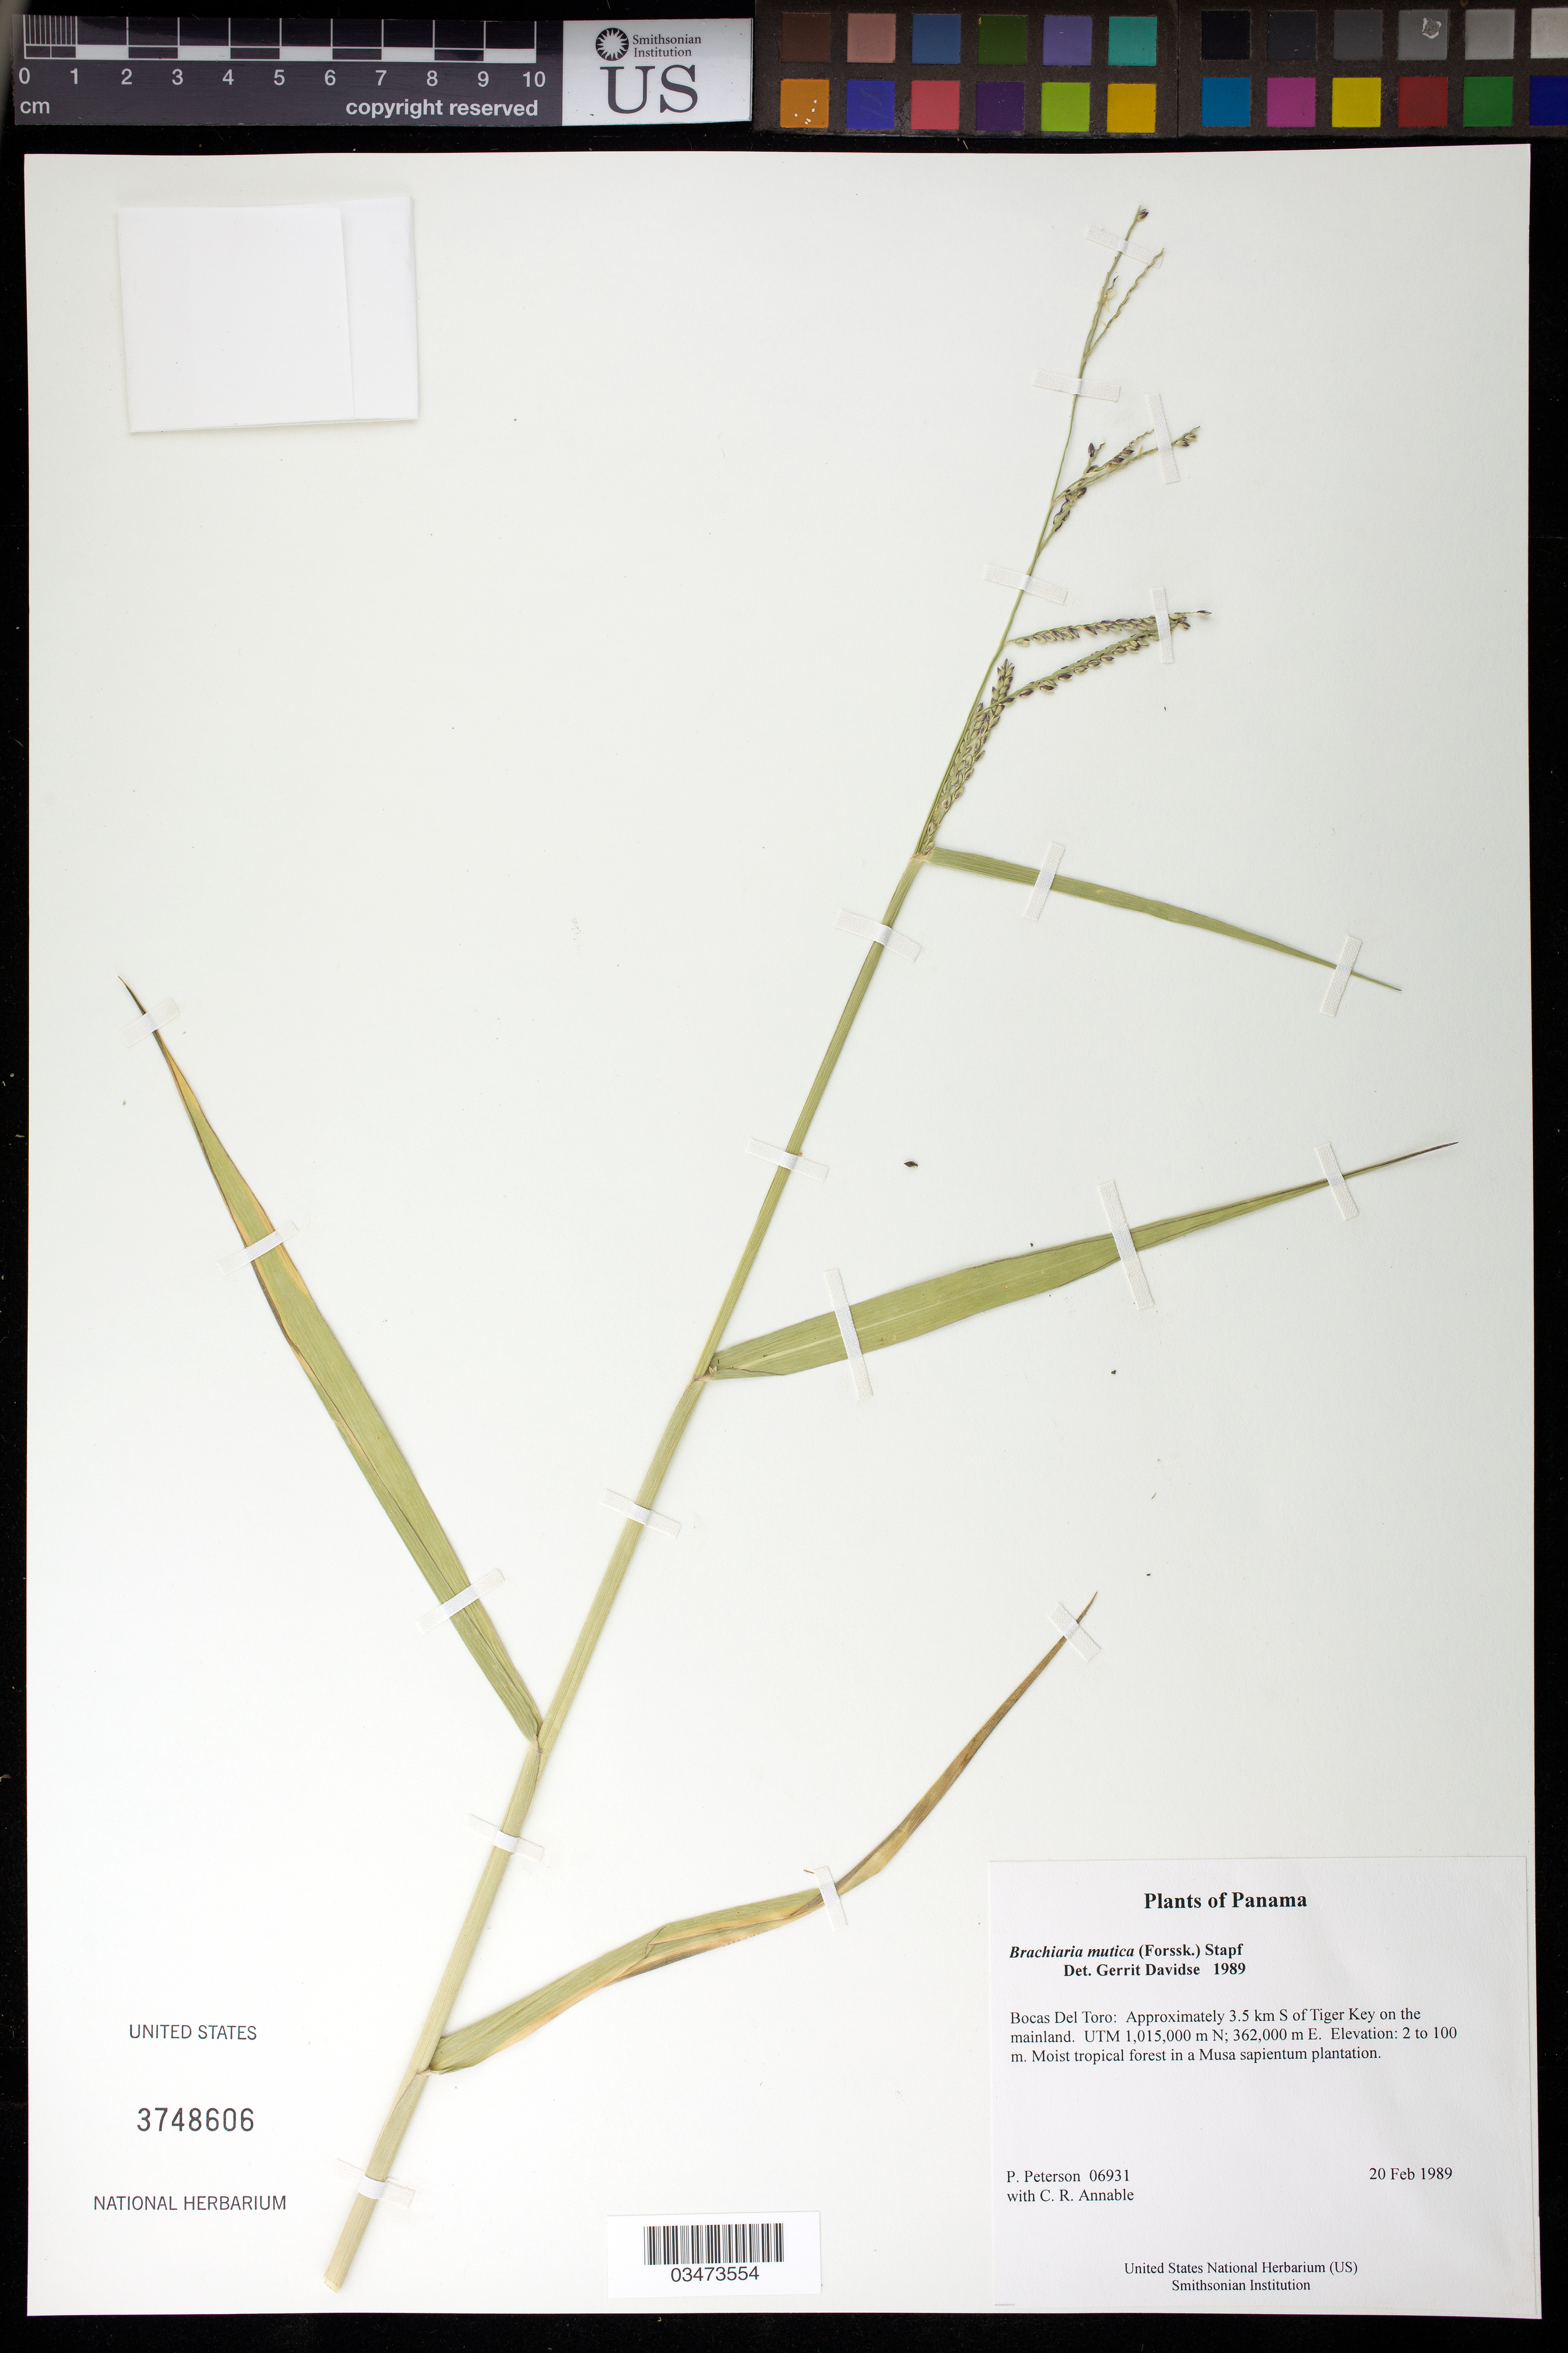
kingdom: Plantae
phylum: Tracheophyta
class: Liliopsida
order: Poales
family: Poaceae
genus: Brachiaria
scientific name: Brachiaria mutica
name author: (Forssk.) Stapf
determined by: Davidse, Gerrit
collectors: P. M. Peterson & C. R. Annable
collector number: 06931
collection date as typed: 20 Feb 1989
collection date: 1989-02-20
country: Panama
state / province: Bocas del Toro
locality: Approximately 3.5 km S of Tiger Key on the mainland. UTM 1,015,000 m N; 362,000 m E.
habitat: Moist tropical forest in a Musa sapientum plantation.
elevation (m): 2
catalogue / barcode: US 3748606